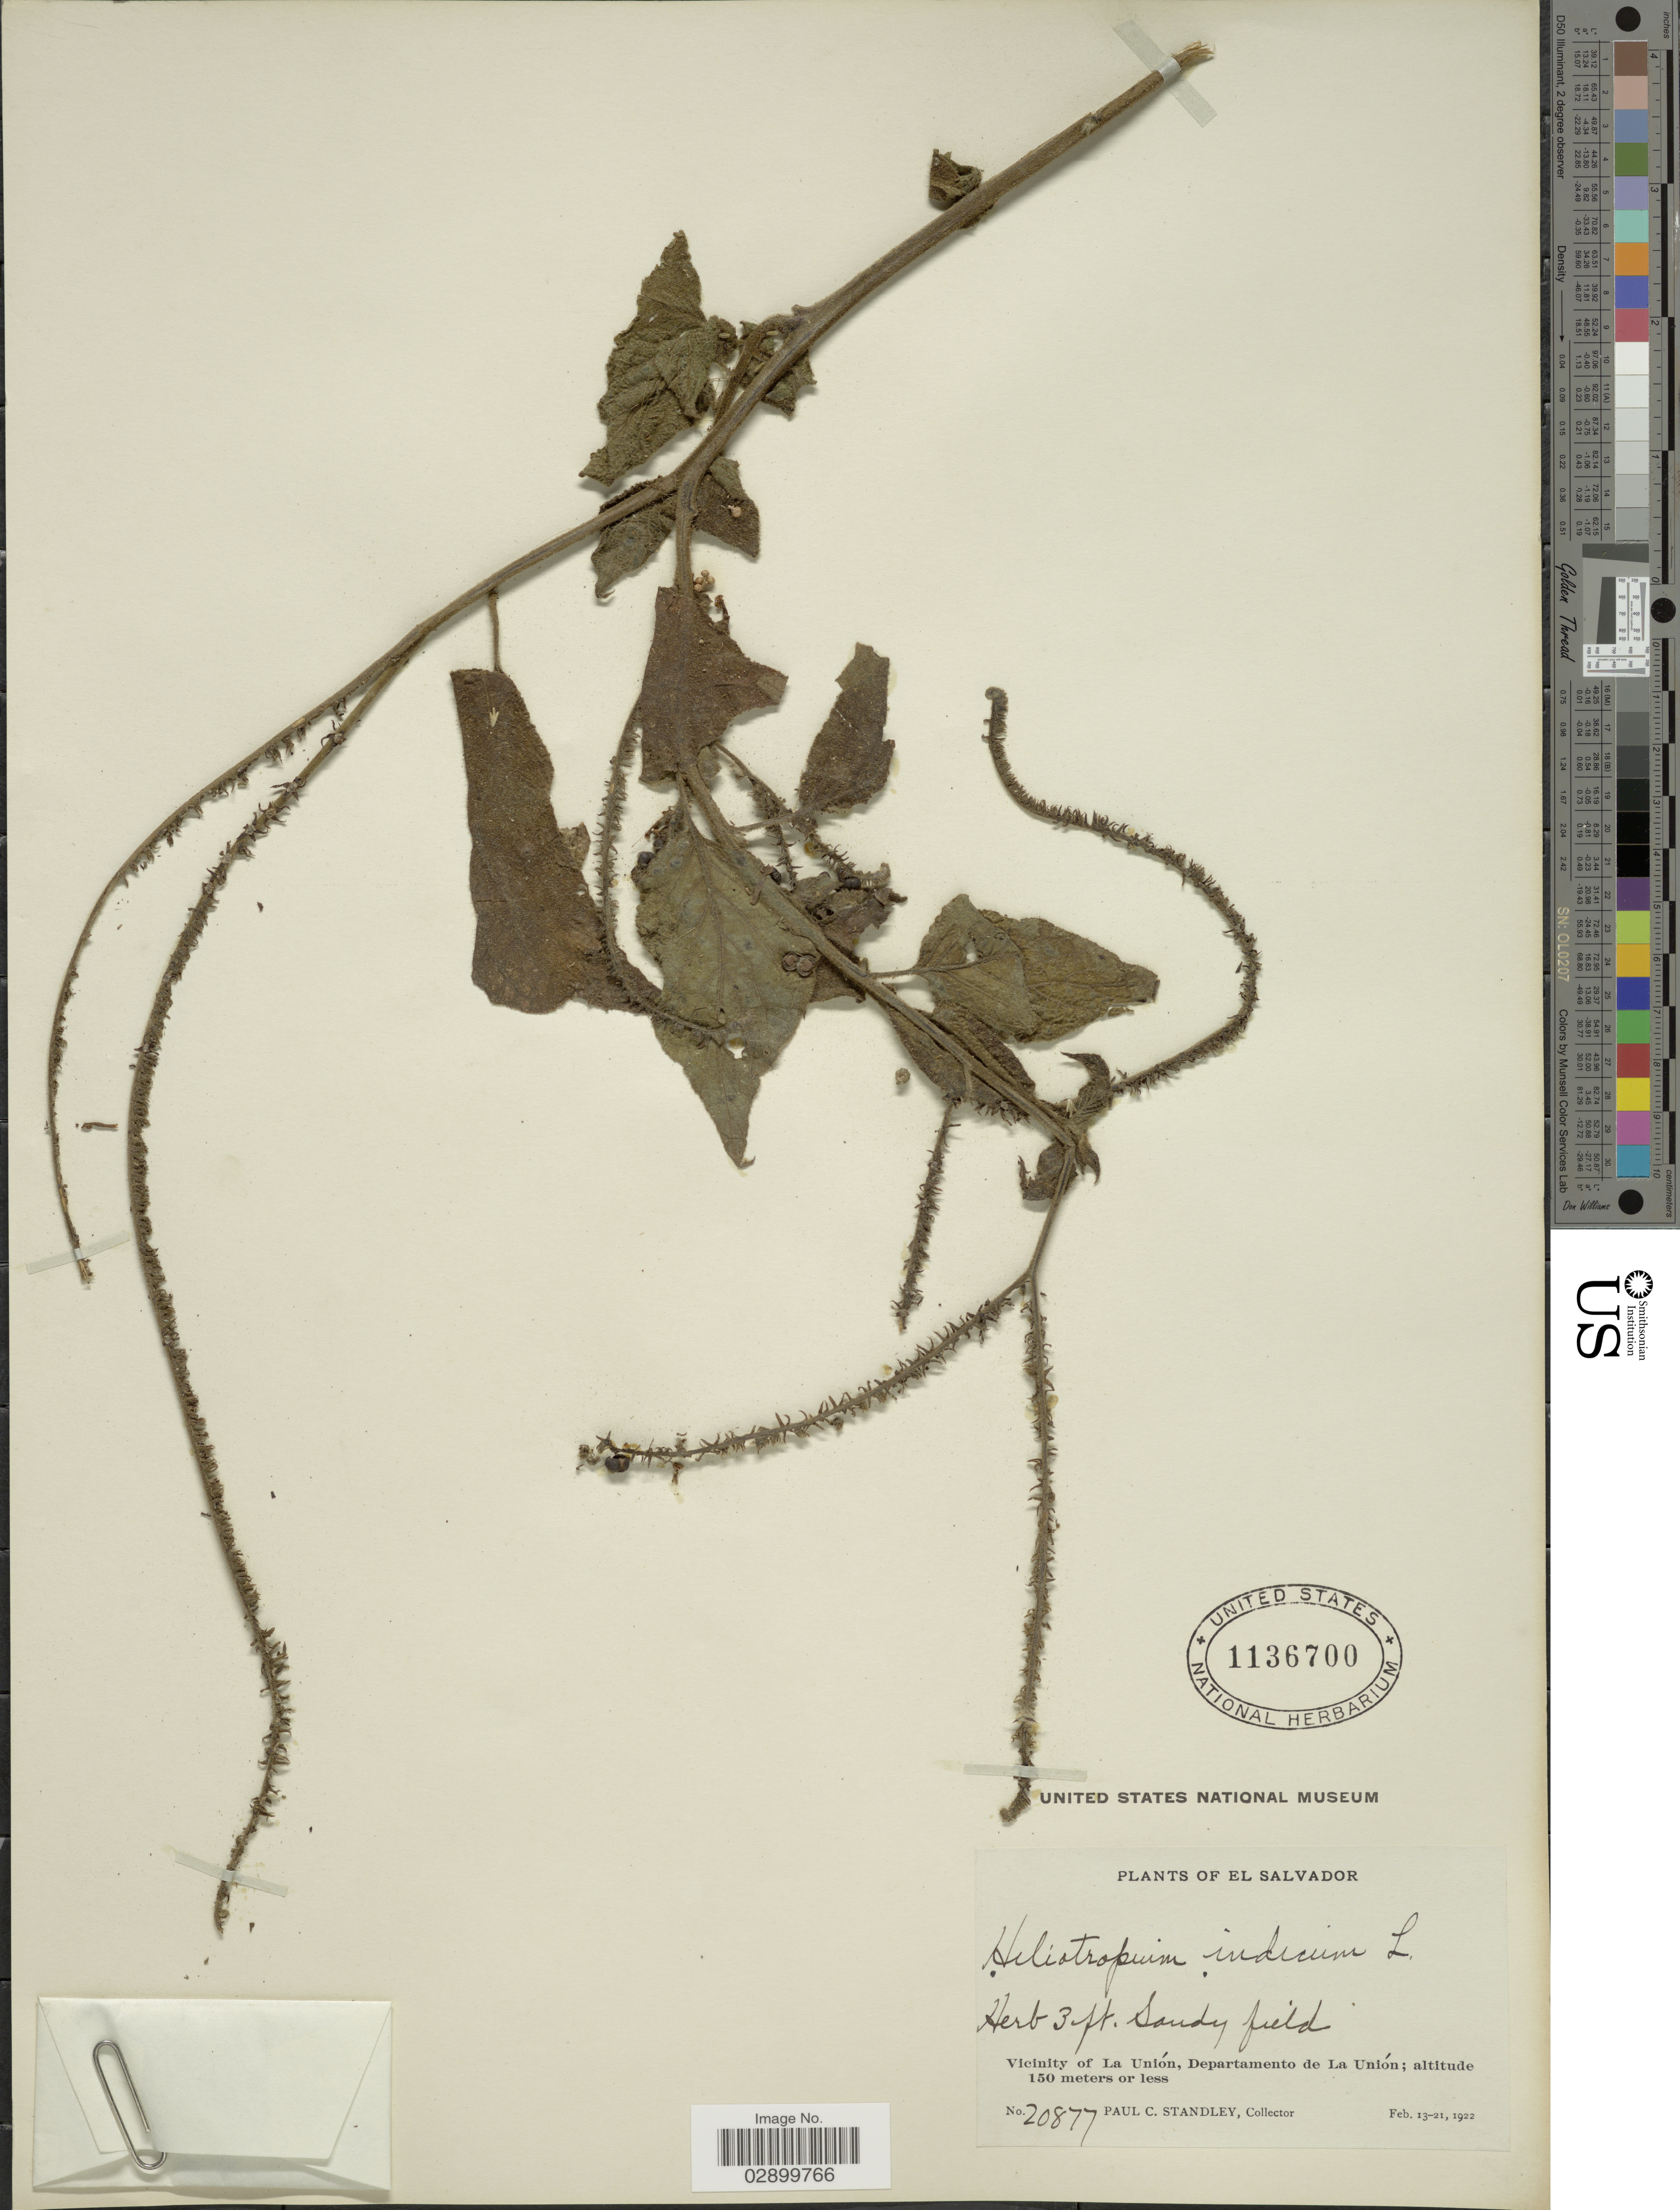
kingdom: Plantae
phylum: Tracheophyta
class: Magnoliopsida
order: Boraginales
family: Heliotropiaceae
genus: Heliotropium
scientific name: Heliotropium macrostachyum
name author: (DC.) Hemsl.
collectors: P. C. Standley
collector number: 20877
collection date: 1922-02-13/1922-02-21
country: El Salvador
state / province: La Union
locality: Vicinity of La Ubión, Departamento de La Unión.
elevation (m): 150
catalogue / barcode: US 1136700